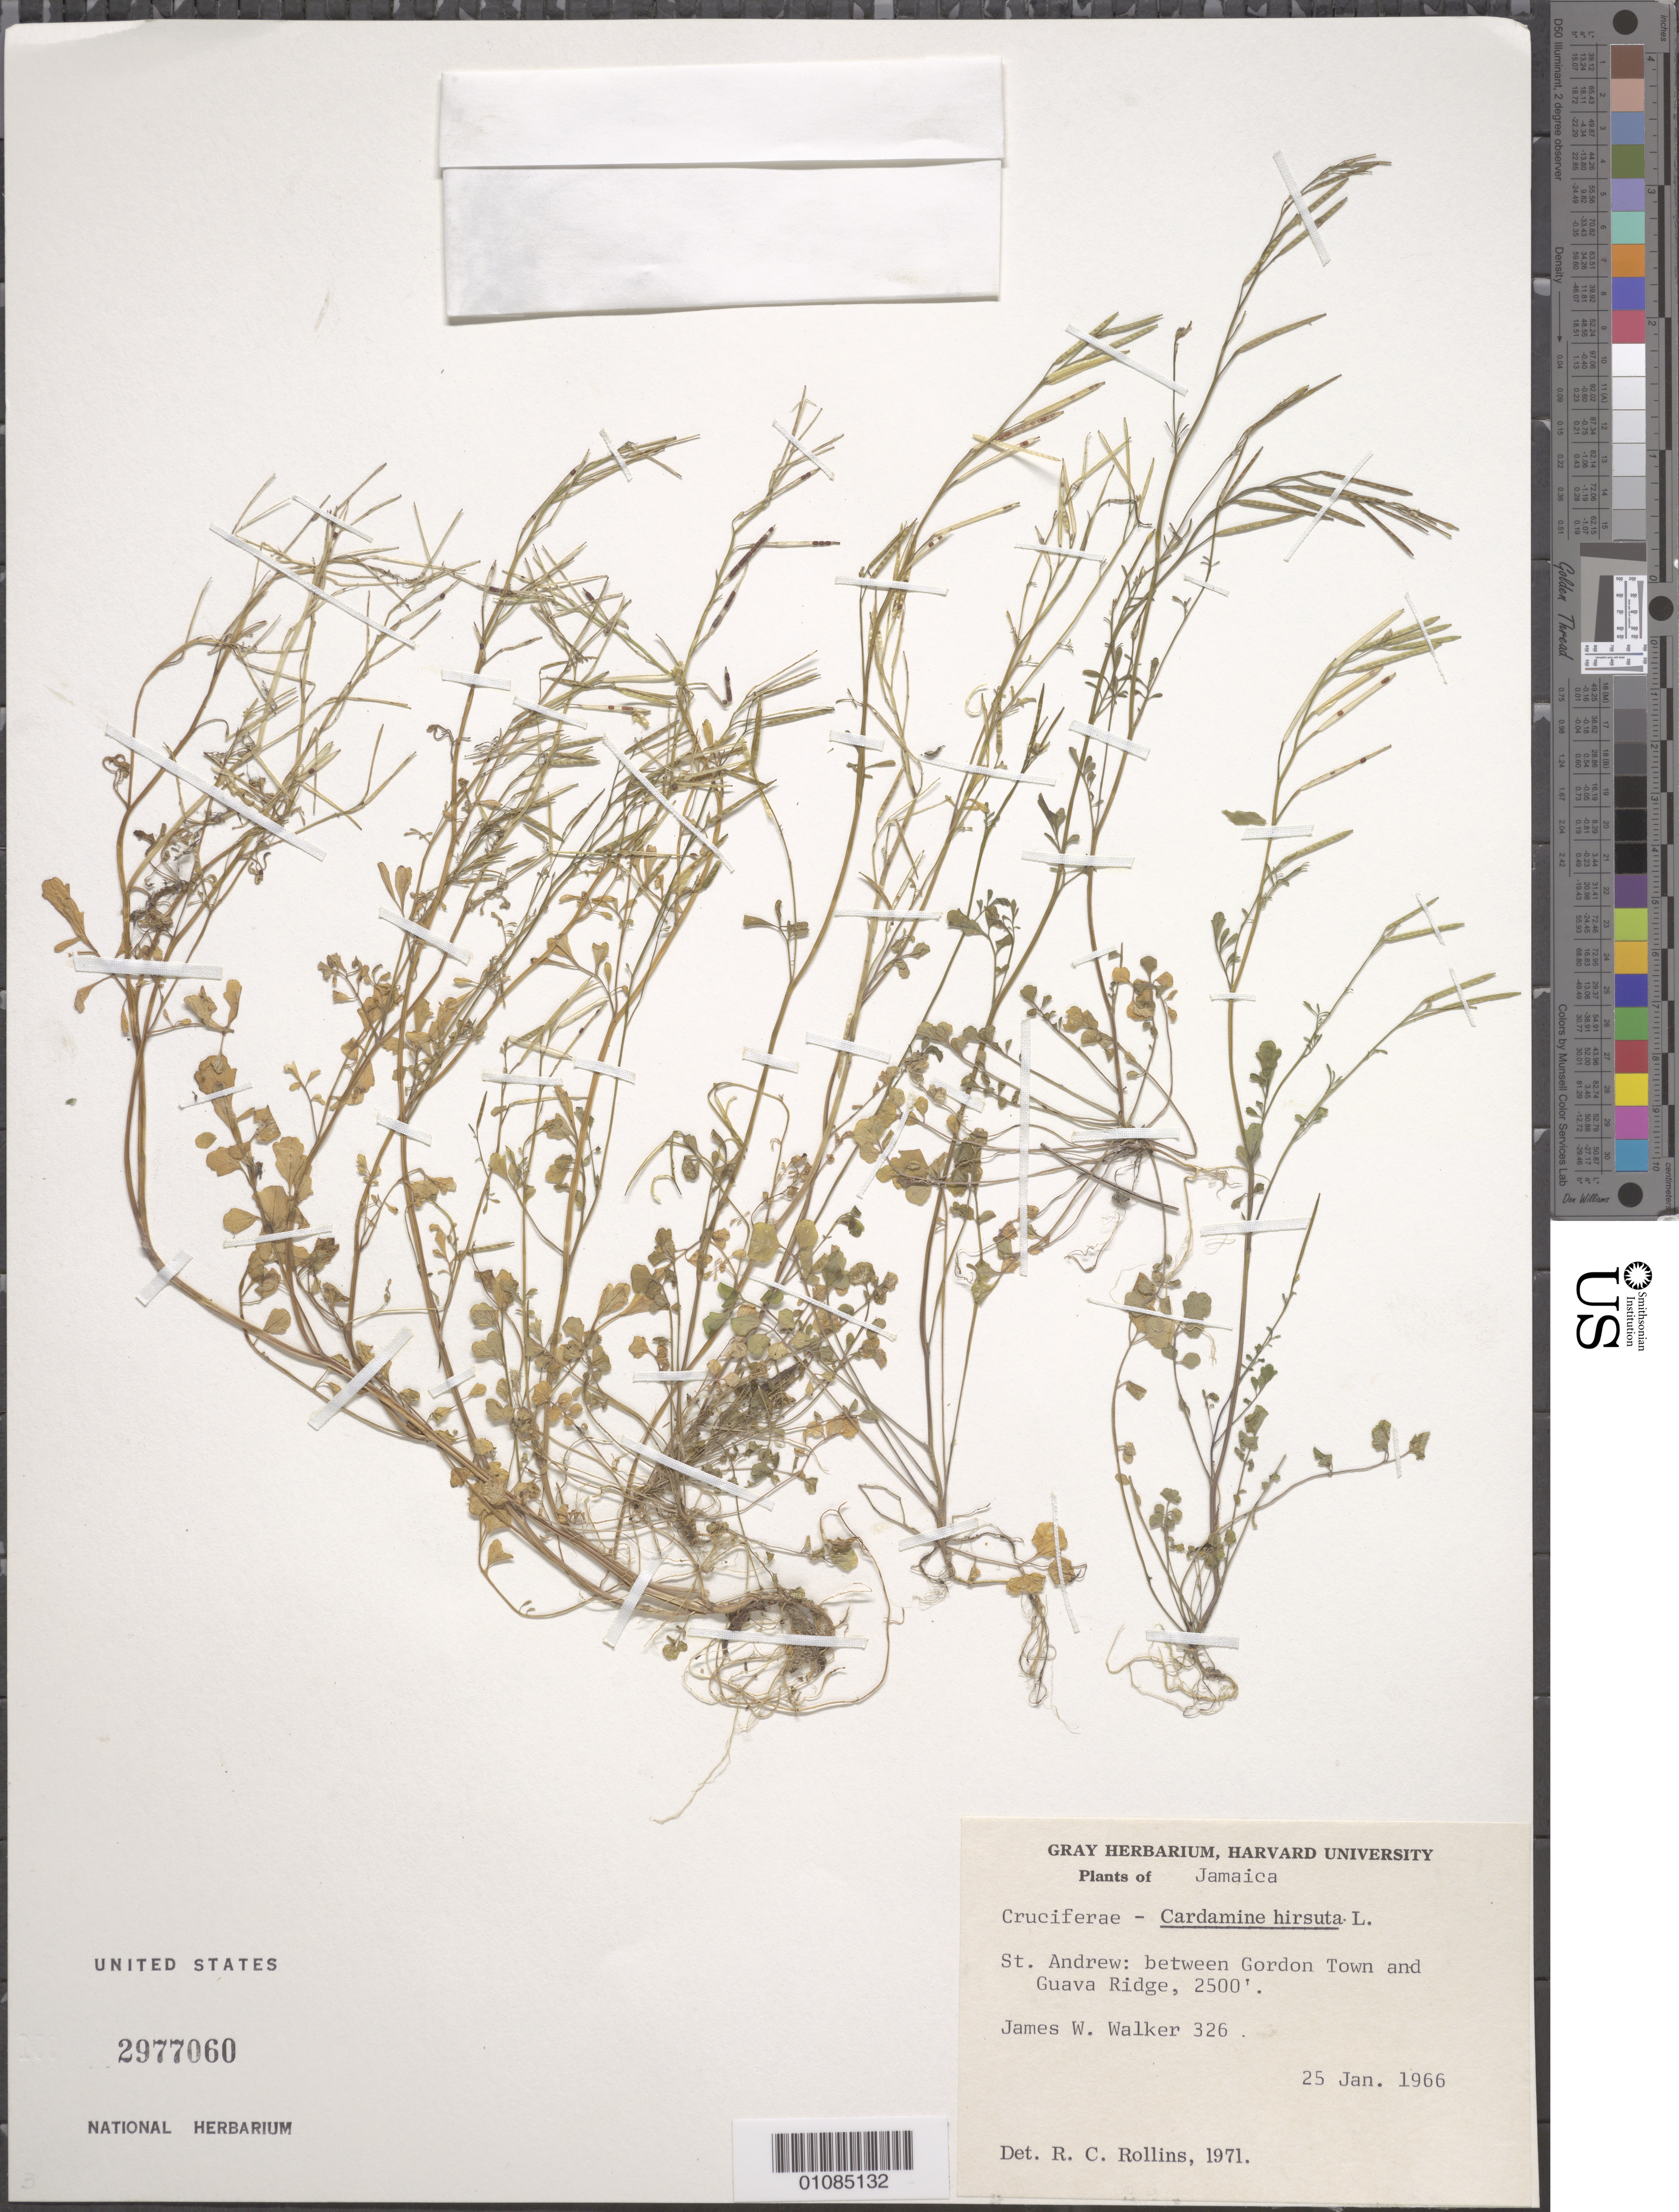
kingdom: Plantae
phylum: Tracheophyta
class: Magnoliopsida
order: Brassicales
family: Brassicaceae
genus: Cardamine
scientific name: Cardamine hirsuta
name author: L.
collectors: J. W. Walker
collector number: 326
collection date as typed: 25 Jan 1966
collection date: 1966-01-25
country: Jamaica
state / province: Saint Andrew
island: Jamaica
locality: Between Gordon Town and Guava Ridge.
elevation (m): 762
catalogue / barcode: US 2977060